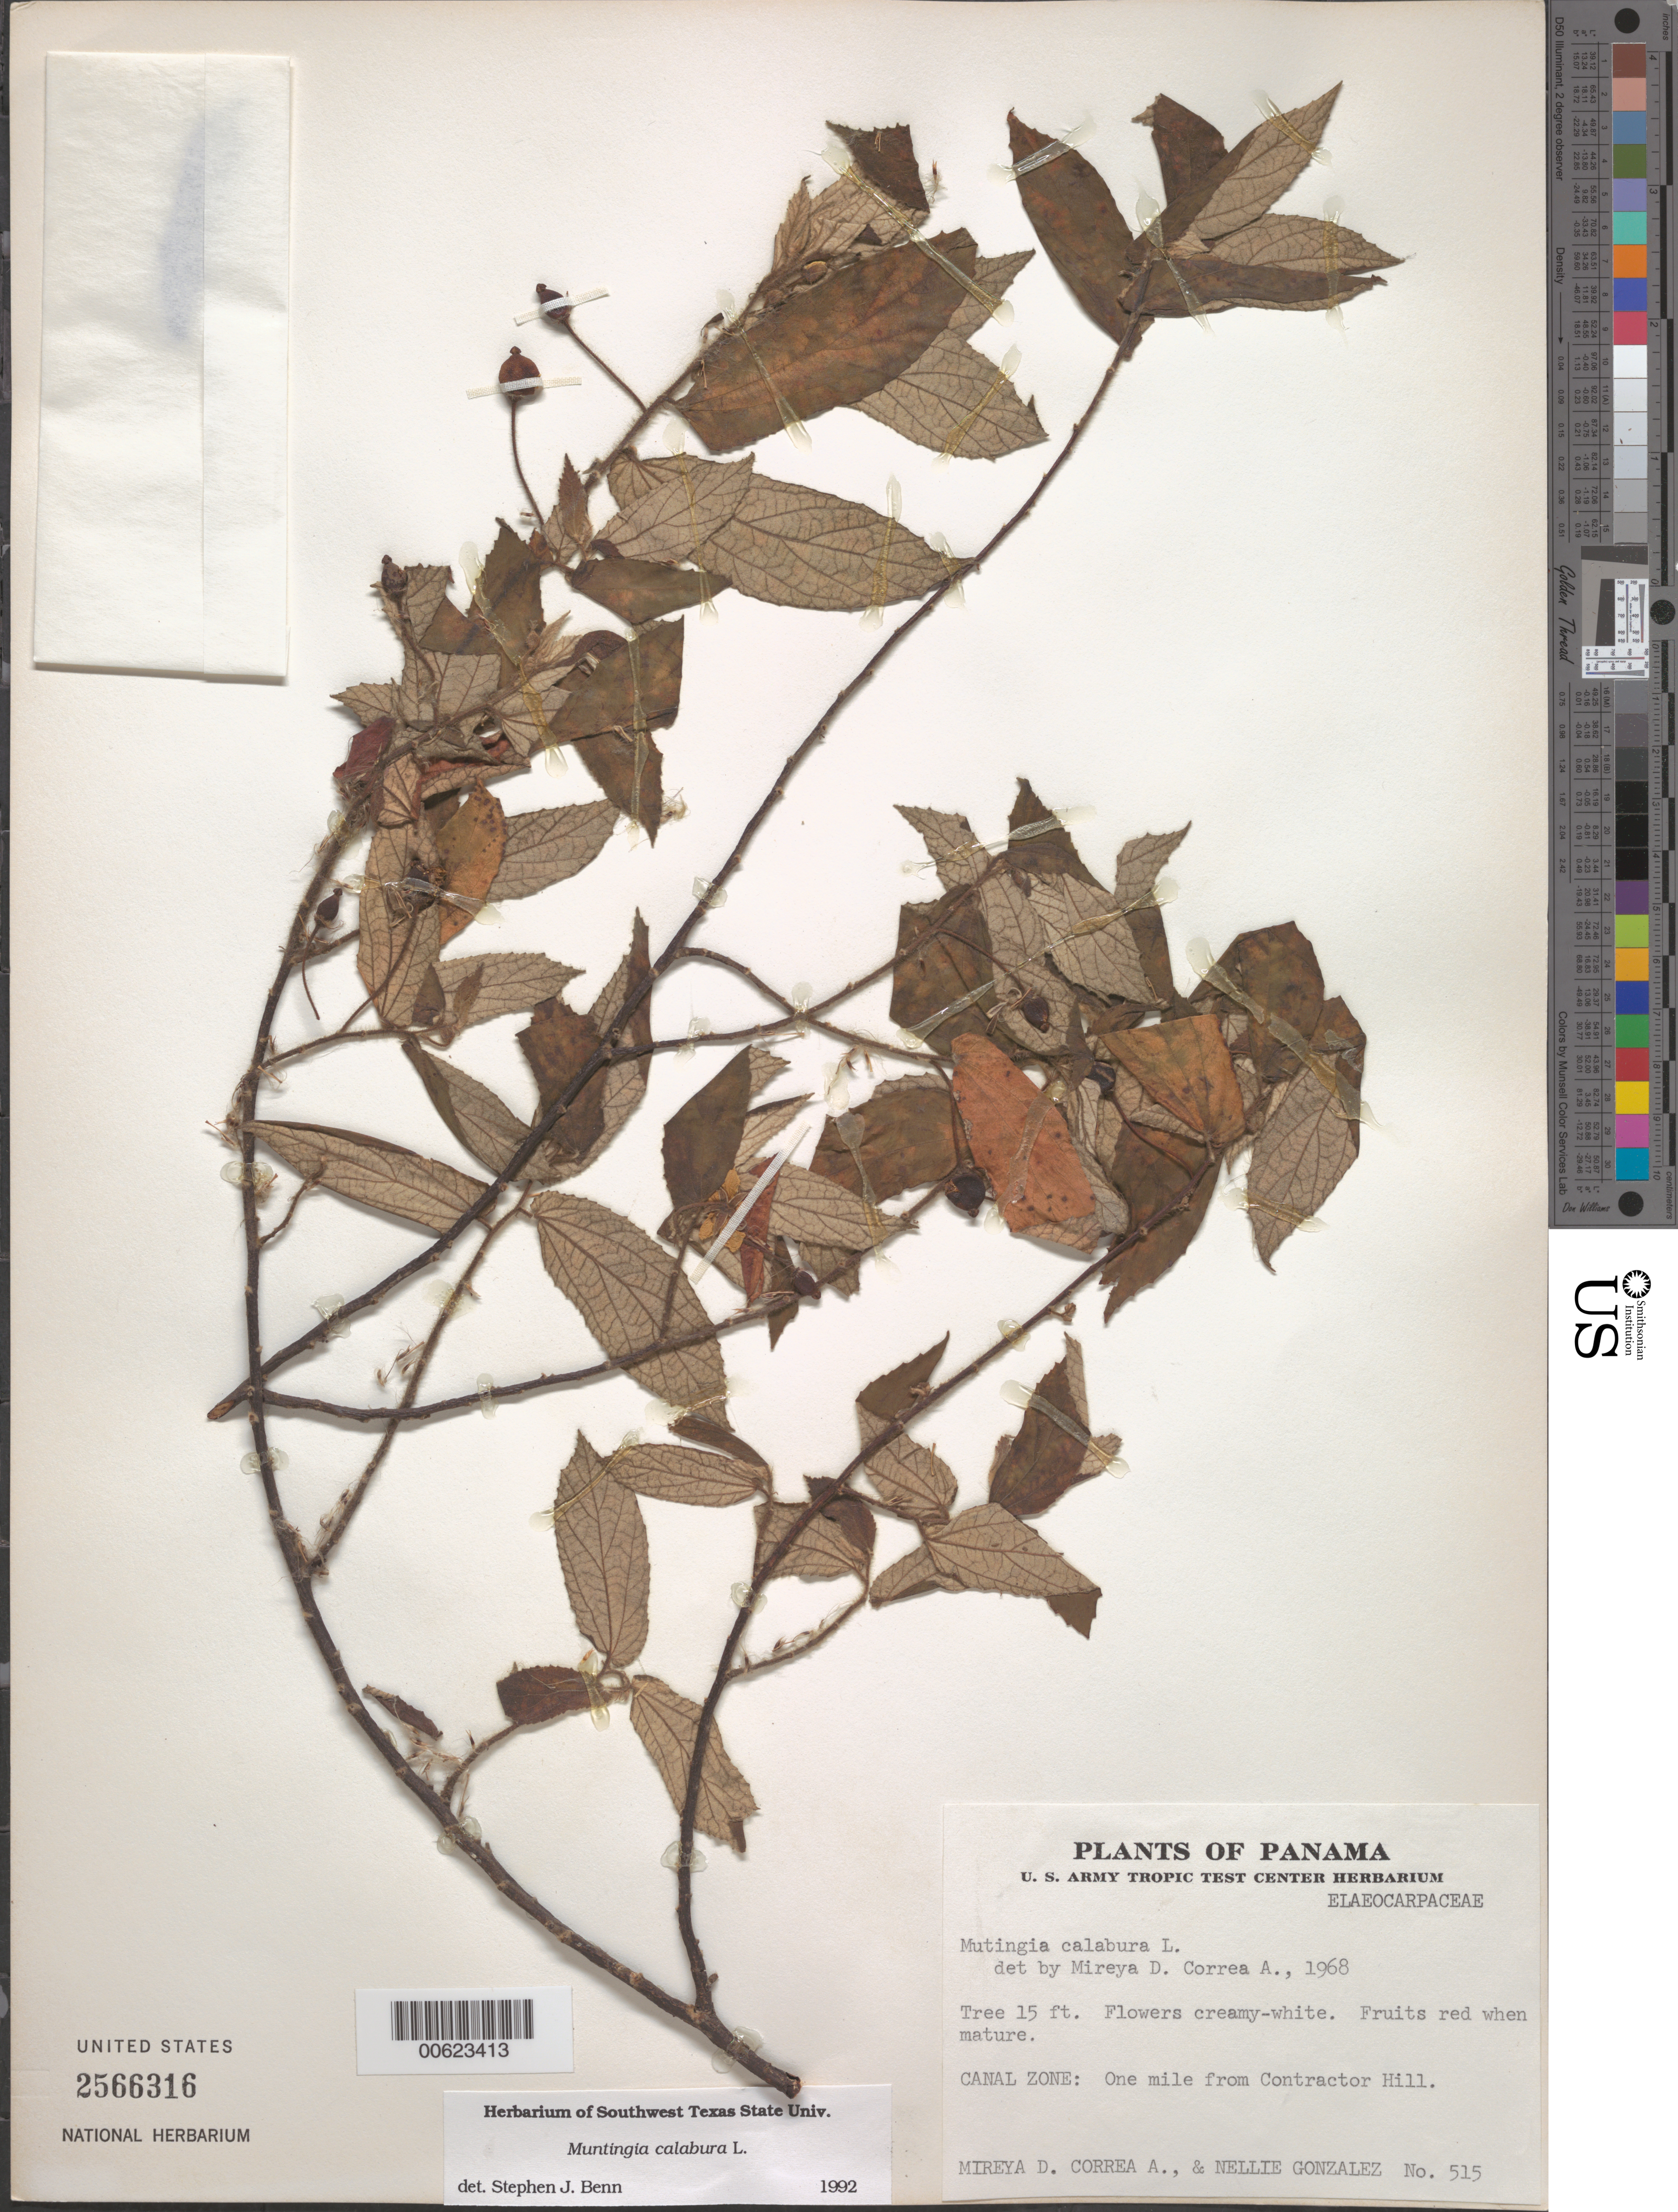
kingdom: Plantae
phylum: Tracheophyta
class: Magnoliopsida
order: Malvales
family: Muntingiaceae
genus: Muntingia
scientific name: Muntingia calabura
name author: L.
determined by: Benn, S. J.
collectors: M. D. Corrêa-A. & N. Gonzalez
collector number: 515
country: Panama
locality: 1 mile from Contractor Hill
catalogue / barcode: US 2566316